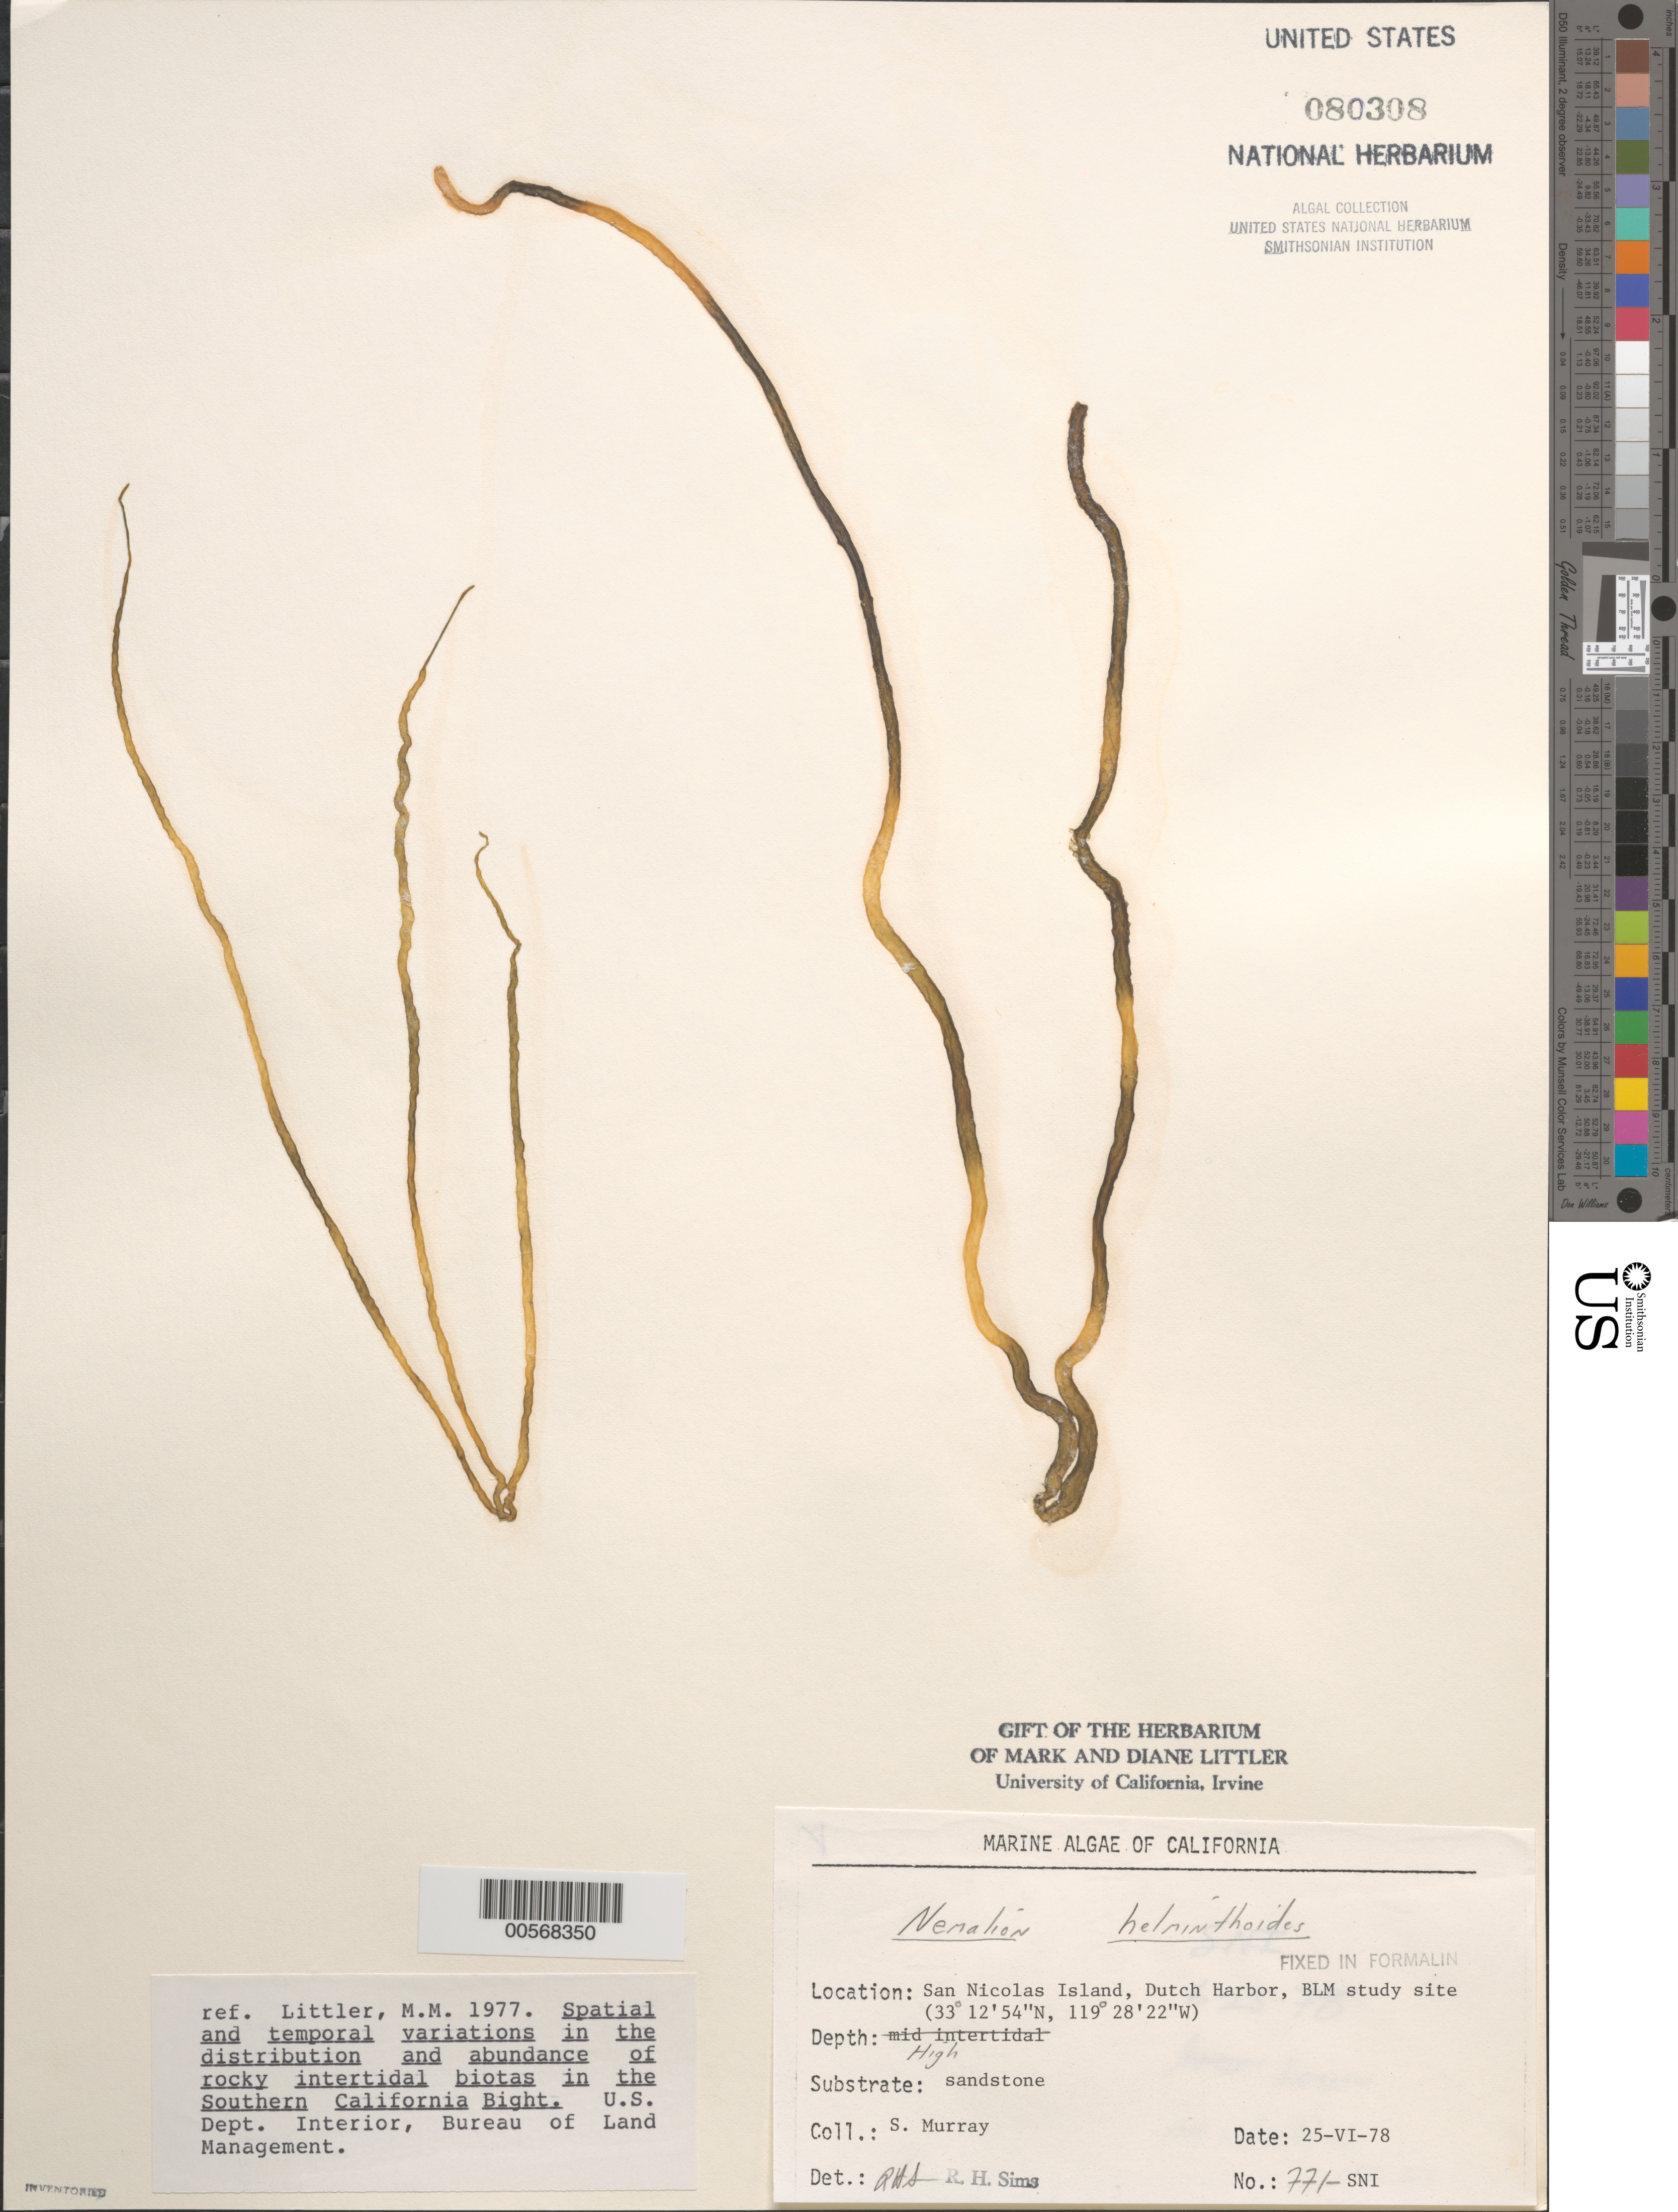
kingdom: Plantae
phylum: Rhodophyta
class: Florideophyceae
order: Nemaliales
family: Nemaliaceae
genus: Nemalion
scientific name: Nemalion multifidum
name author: (Lyngb.) Chauvin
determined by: Algae name updating Project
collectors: S. N. Murray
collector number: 771-SNI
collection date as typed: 25 Jun 1978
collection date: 1978-06-25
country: United States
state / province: California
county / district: Ventura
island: San Nicolas Island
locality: Dutch Harbor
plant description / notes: BLM-SOCALBIGHT Rocky Intertidal Survey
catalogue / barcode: US 80308